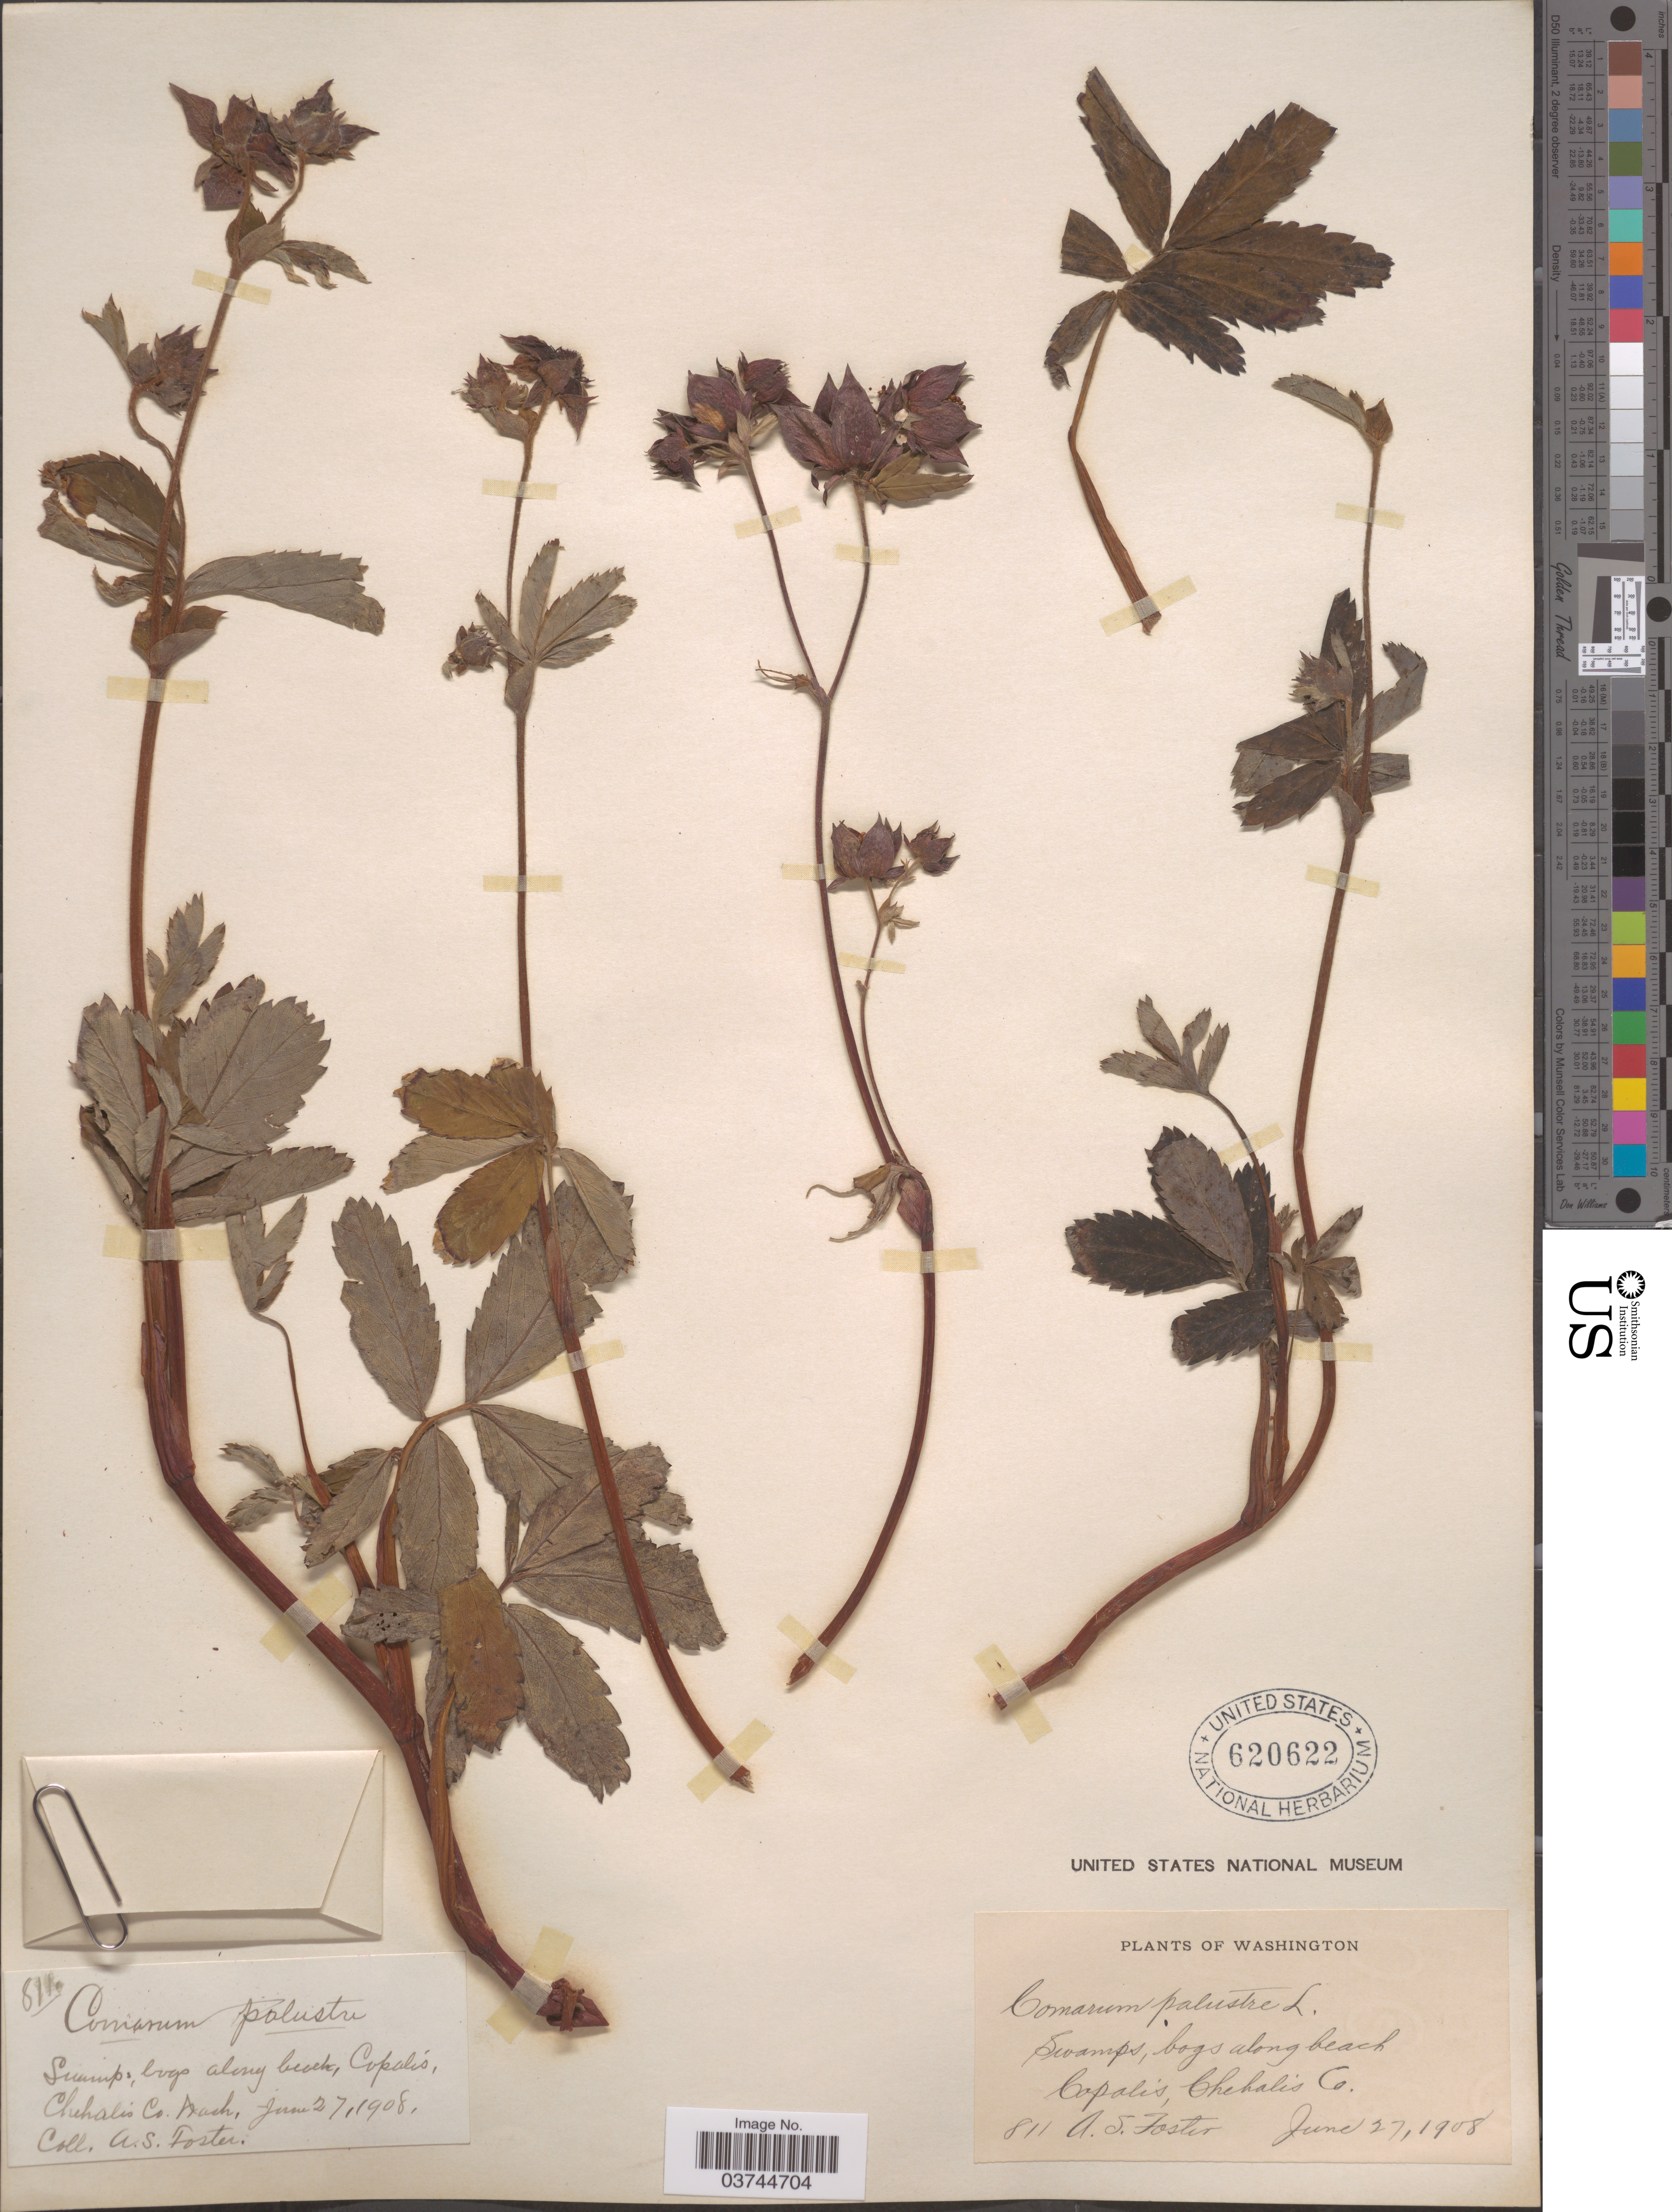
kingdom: Plantae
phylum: Tracheophyta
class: Magnoliopsida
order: Rosales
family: Rosaceae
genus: Comarum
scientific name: Comarum palustre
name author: L.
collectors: A. S. Foster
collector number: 811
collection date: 1908-06-27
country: United States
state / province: Washington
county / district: Grays Harbor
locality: Swamps, bogs along beach Copalis, Chehalis Co.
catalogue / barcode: US 620622